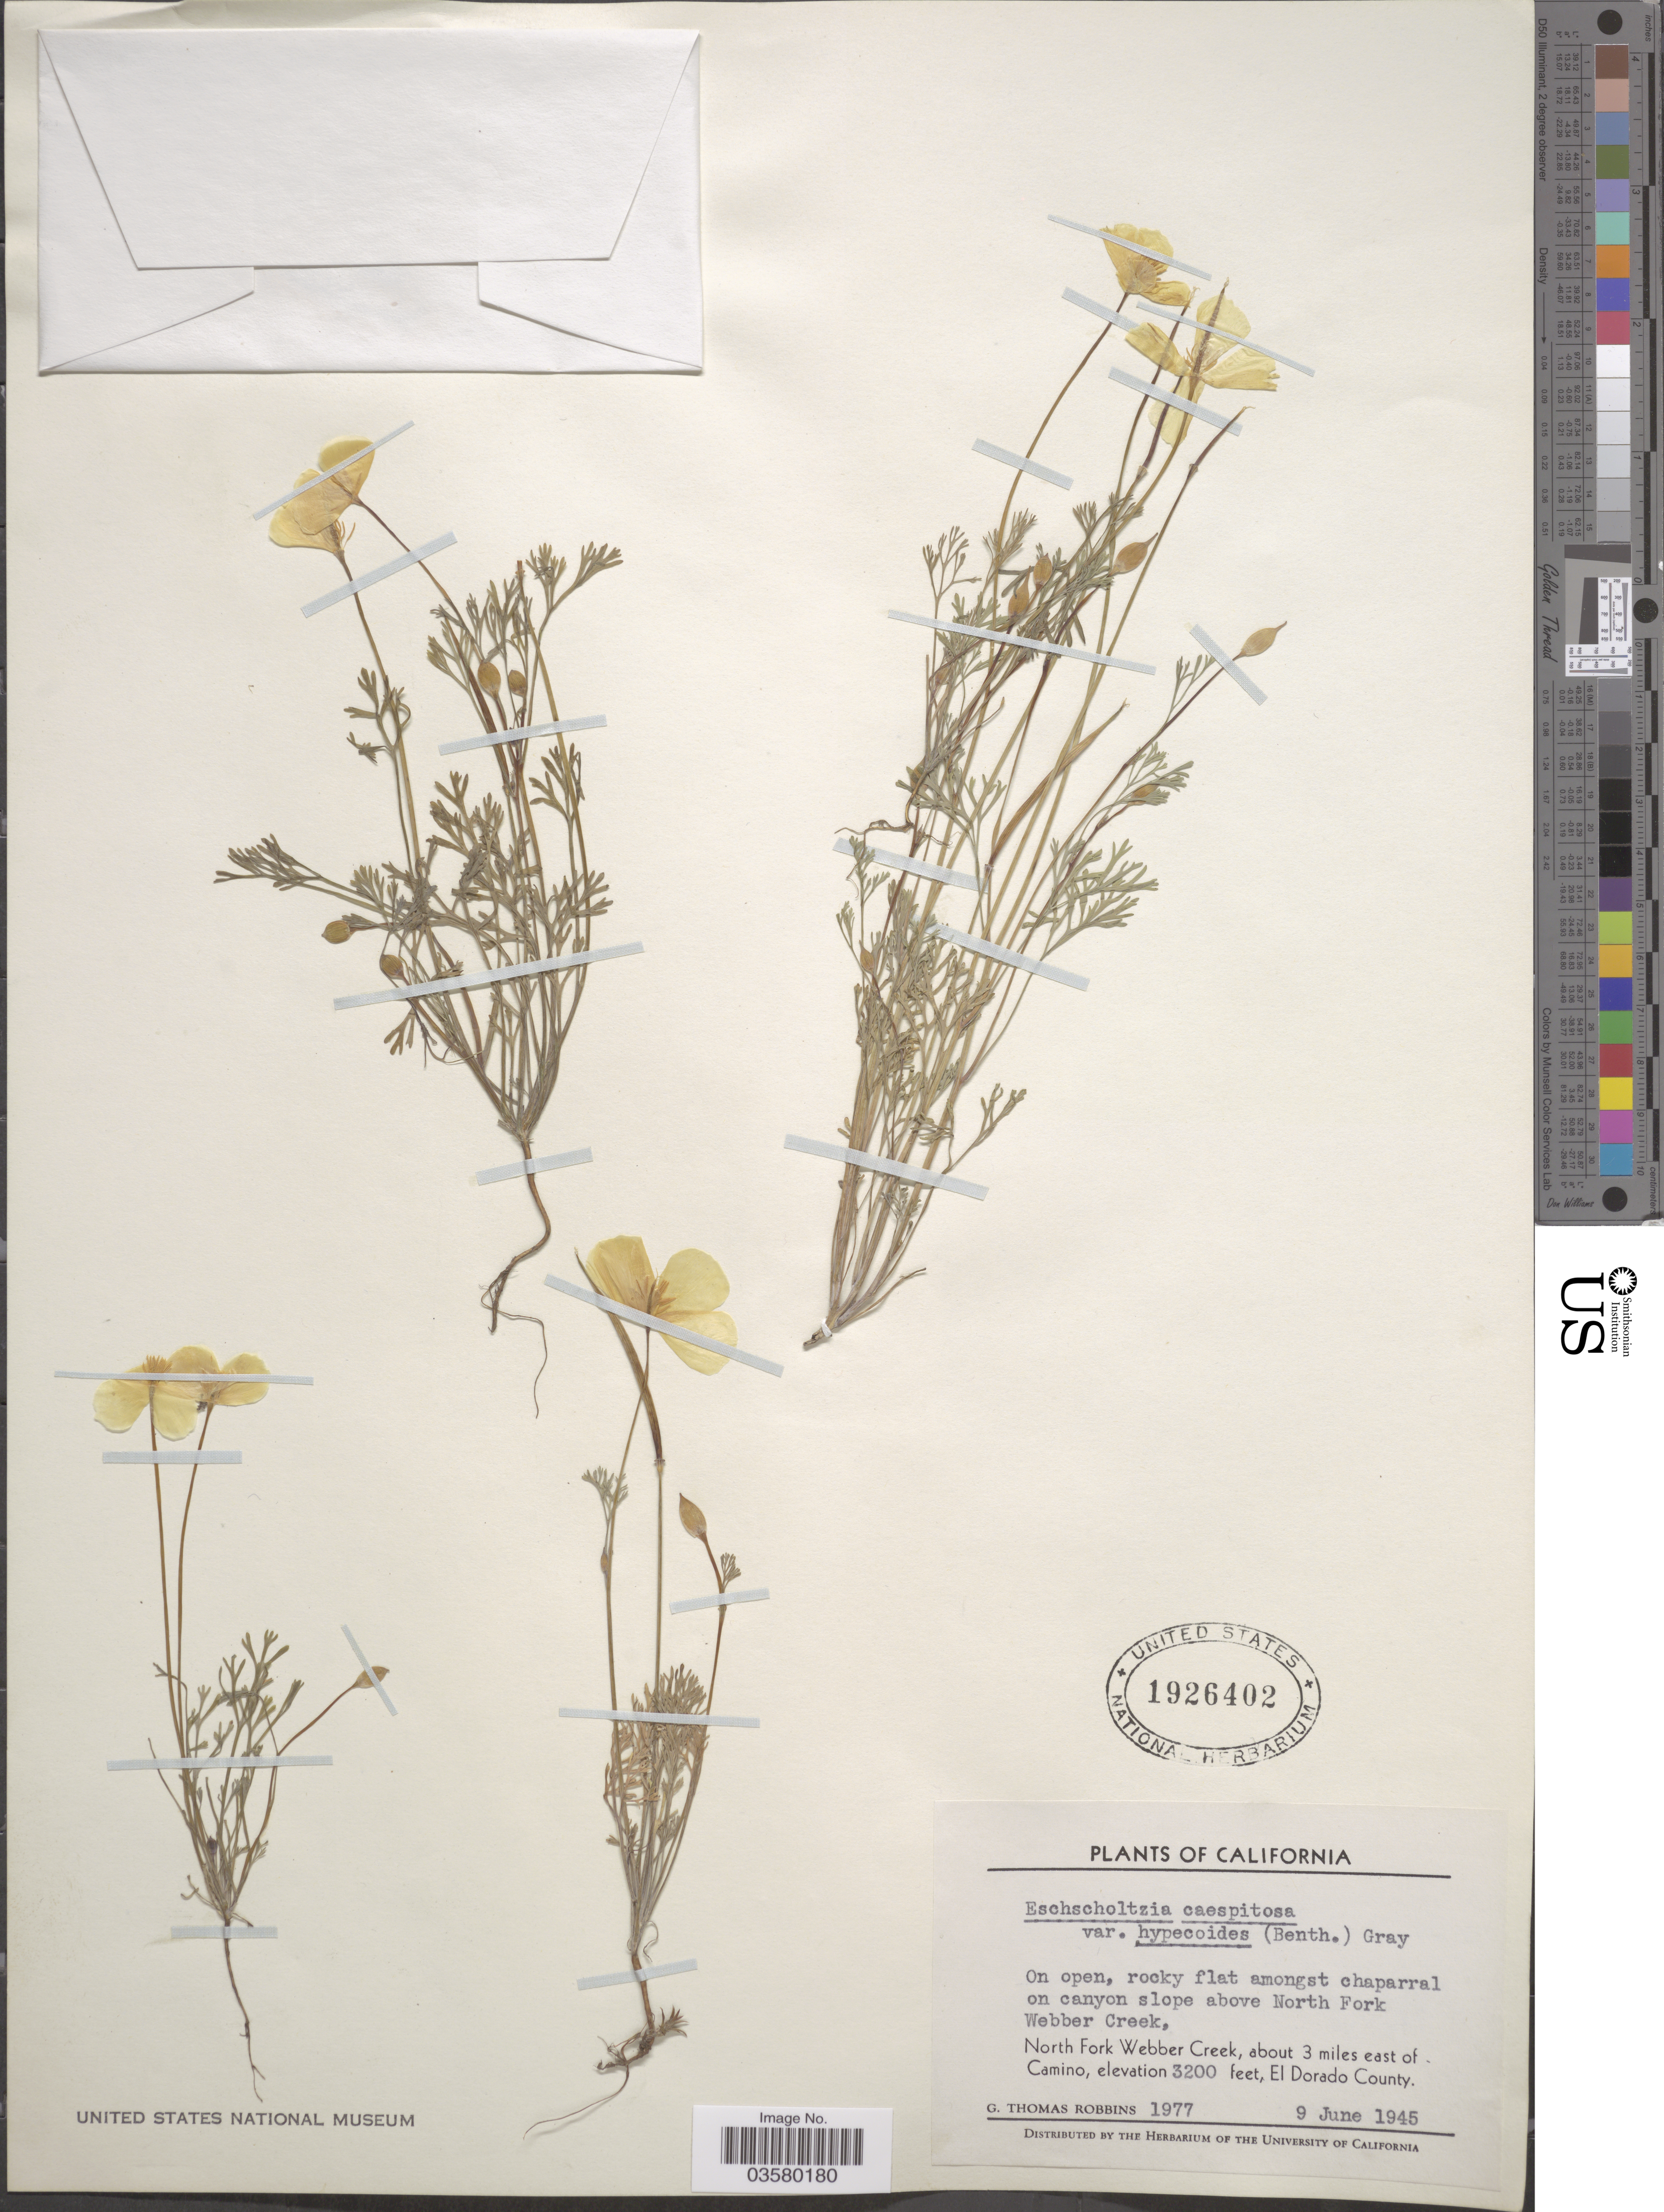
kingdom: Plantae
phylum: Tracheophyta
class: Magnoliopsida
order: Ranunculales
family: Papaveraceae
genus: Eschscholzia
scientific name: Eschscholzia caespitosa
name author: Benth.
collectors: G. T. Robbins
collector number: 1977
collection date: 1945-06-09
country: United States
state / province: California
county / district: El Dorado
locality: Above North Fork Webber Creek. North Fork Webber Creek, about 3 miles east of Camino, El Dorado County.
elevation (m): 975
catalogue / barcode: US 1926402